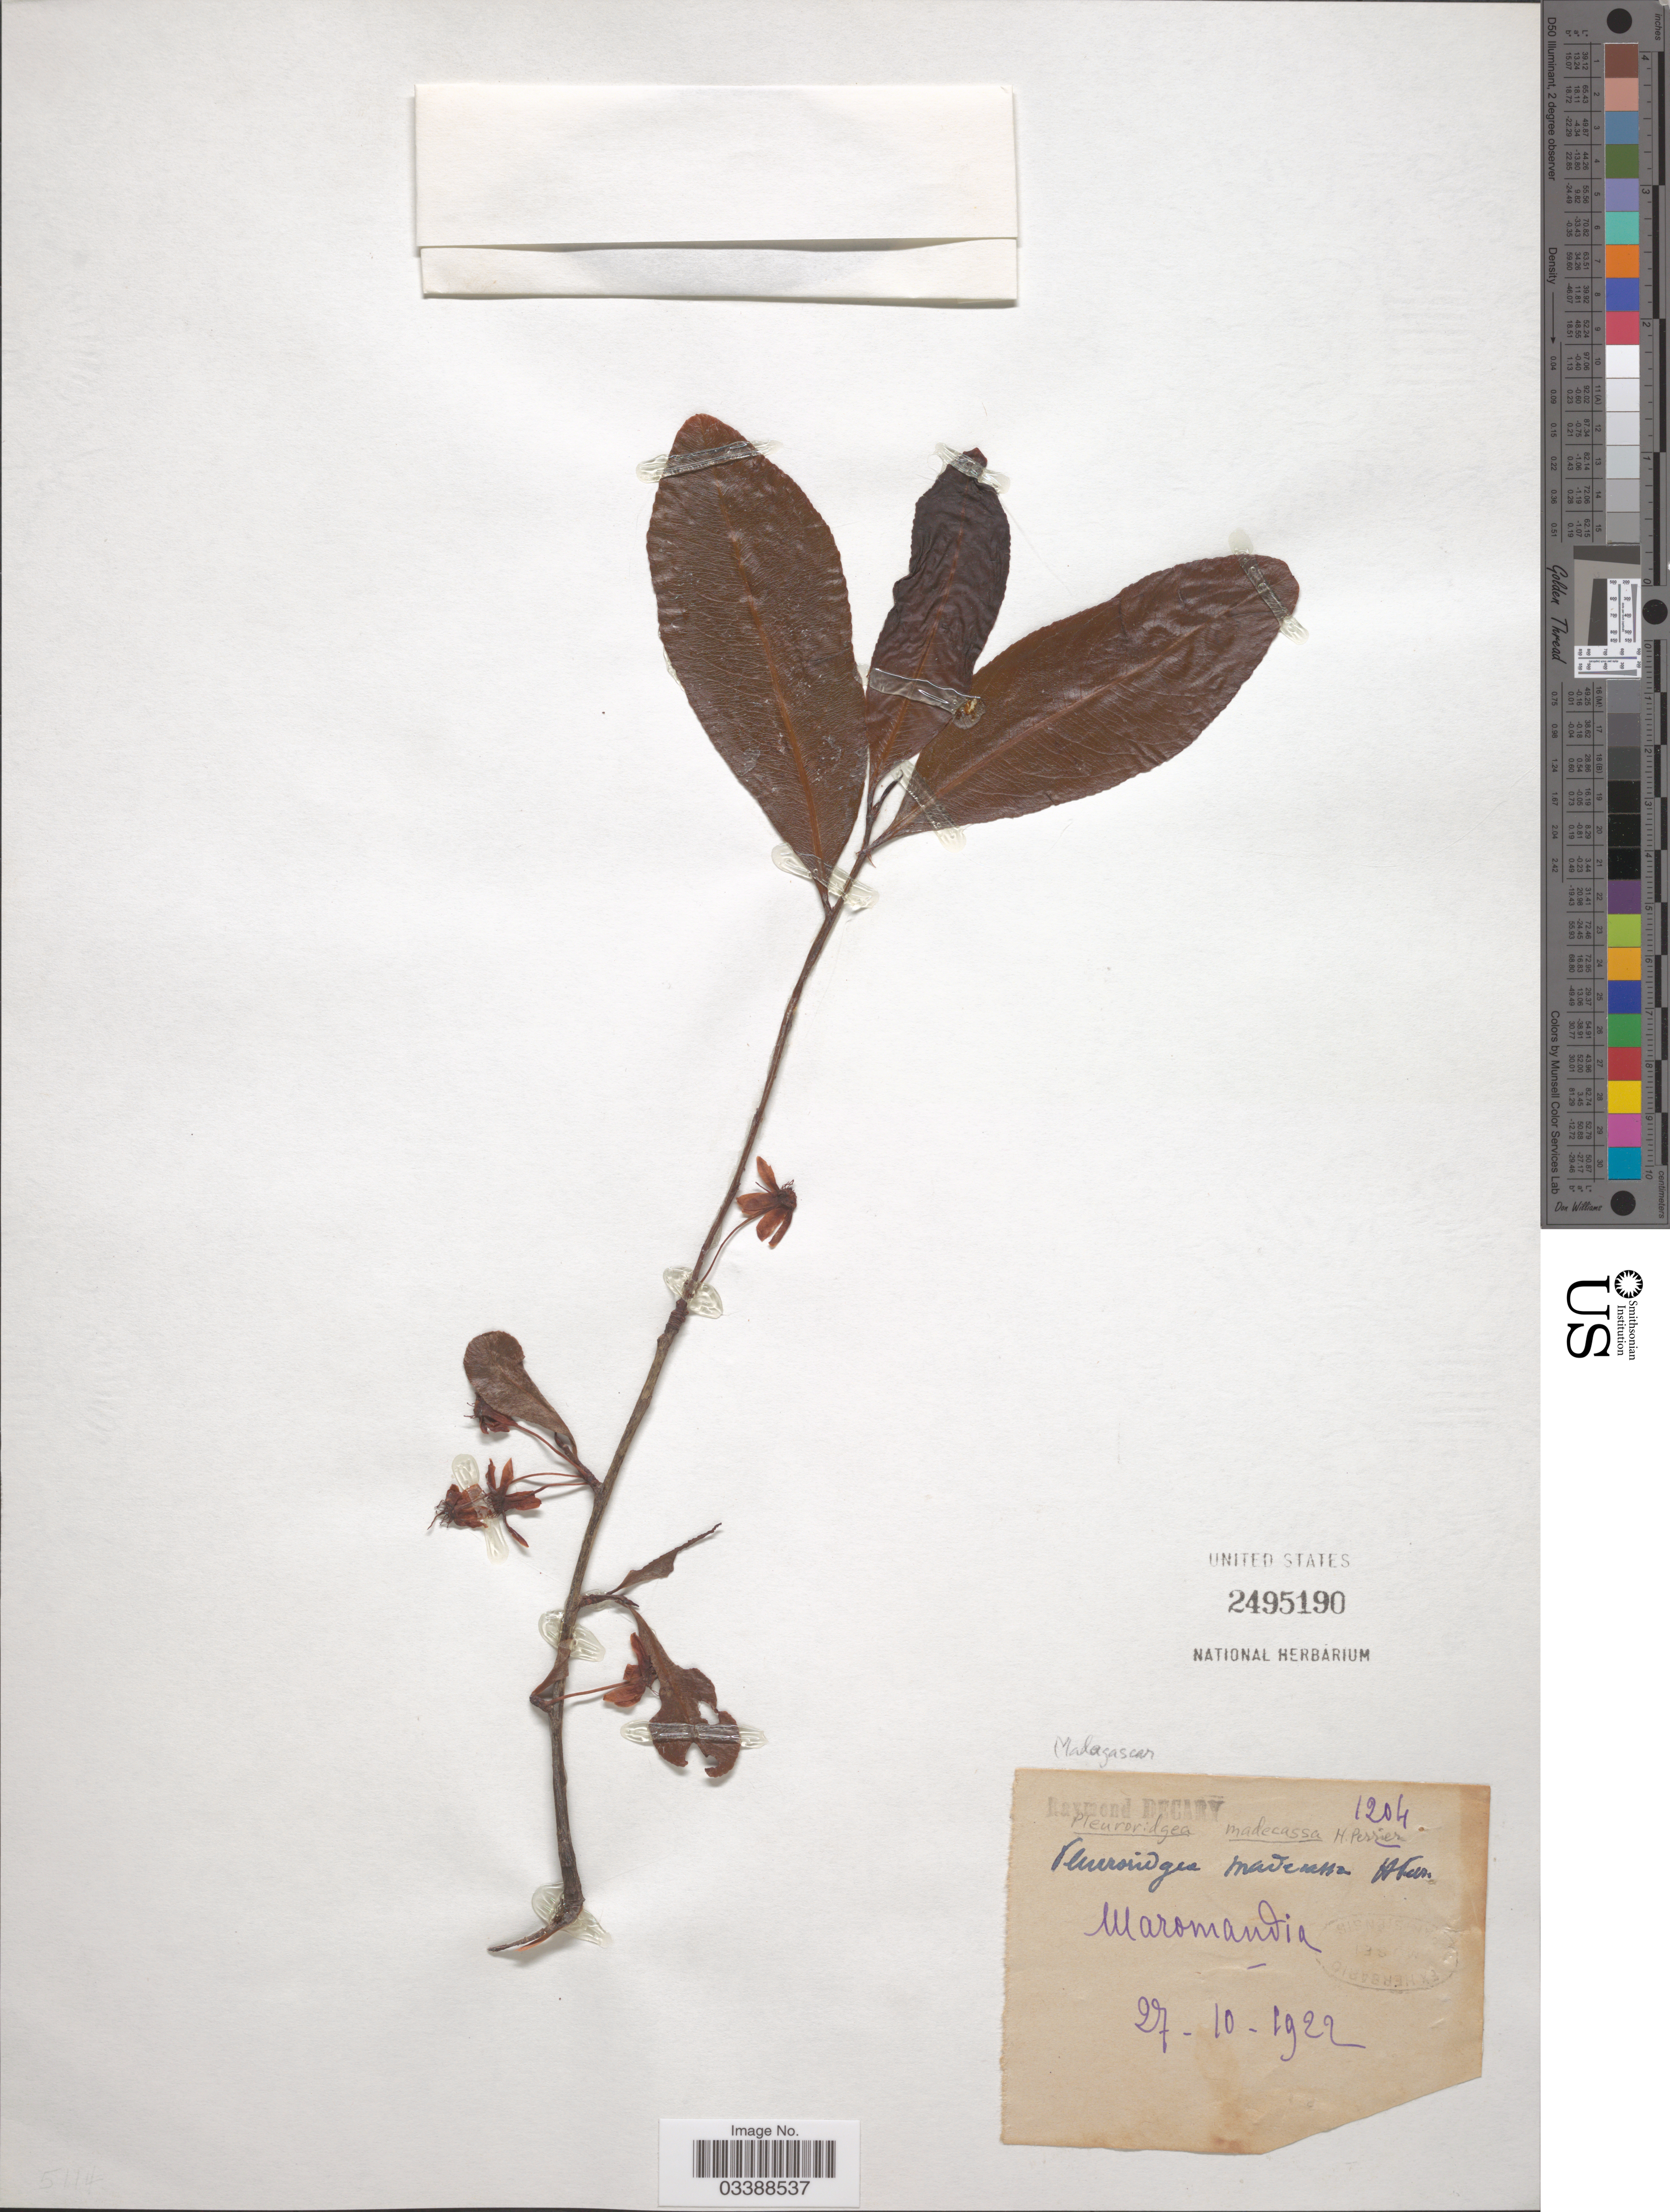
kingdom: Plantae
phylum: Tracheophyta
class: Magnoliopsida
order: Malpighiales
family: Ochnaceae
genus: Brackenridgea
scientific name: Brackenridgea madecassa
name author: (H. Perrier) Callm.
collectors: R. Decary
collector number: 1204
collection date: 1922-10-27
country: Madagascar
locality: Maromandia.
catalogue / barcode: US 2495190